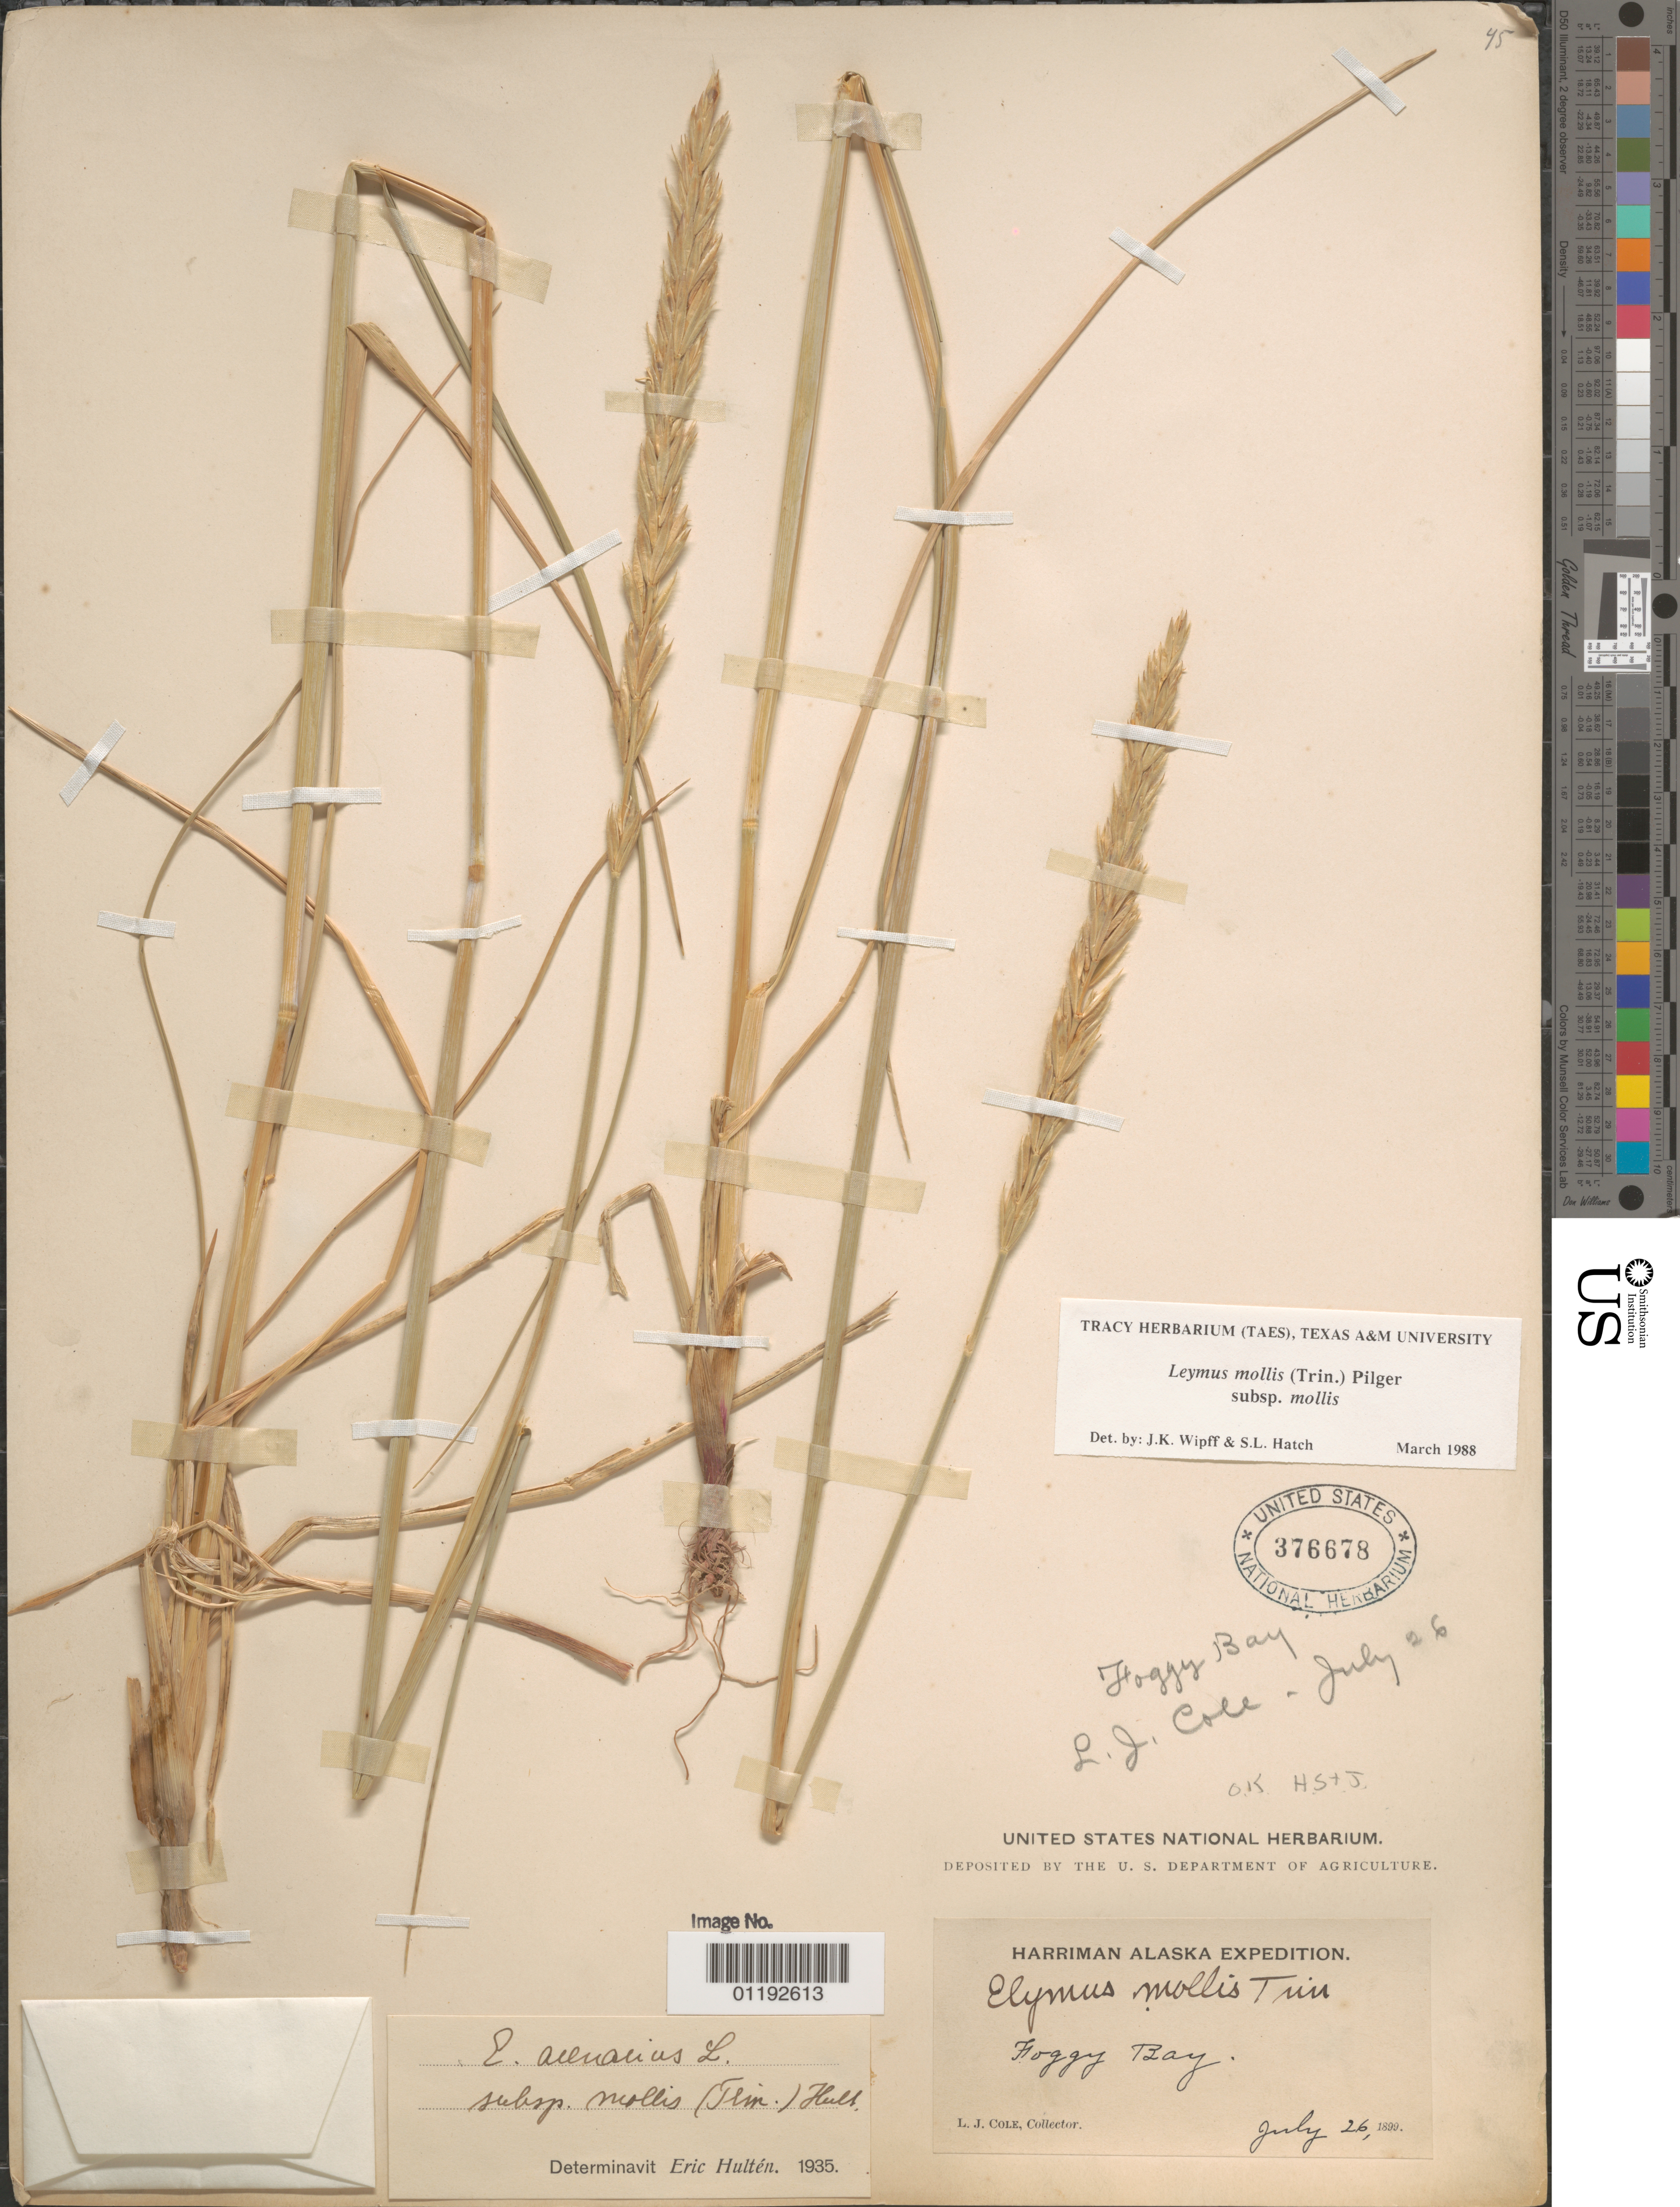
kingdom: Plantae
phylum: Tracheophyta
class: Liliopsida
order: Poales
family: Poaceae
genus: Leymus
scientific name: Leymus mollis subsp. mollis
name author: (Trin.) Pilg.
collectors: L. Cole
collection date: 1899-07-26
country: United States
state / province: Alaska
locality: Foggy Bay.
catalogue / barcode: US 376678